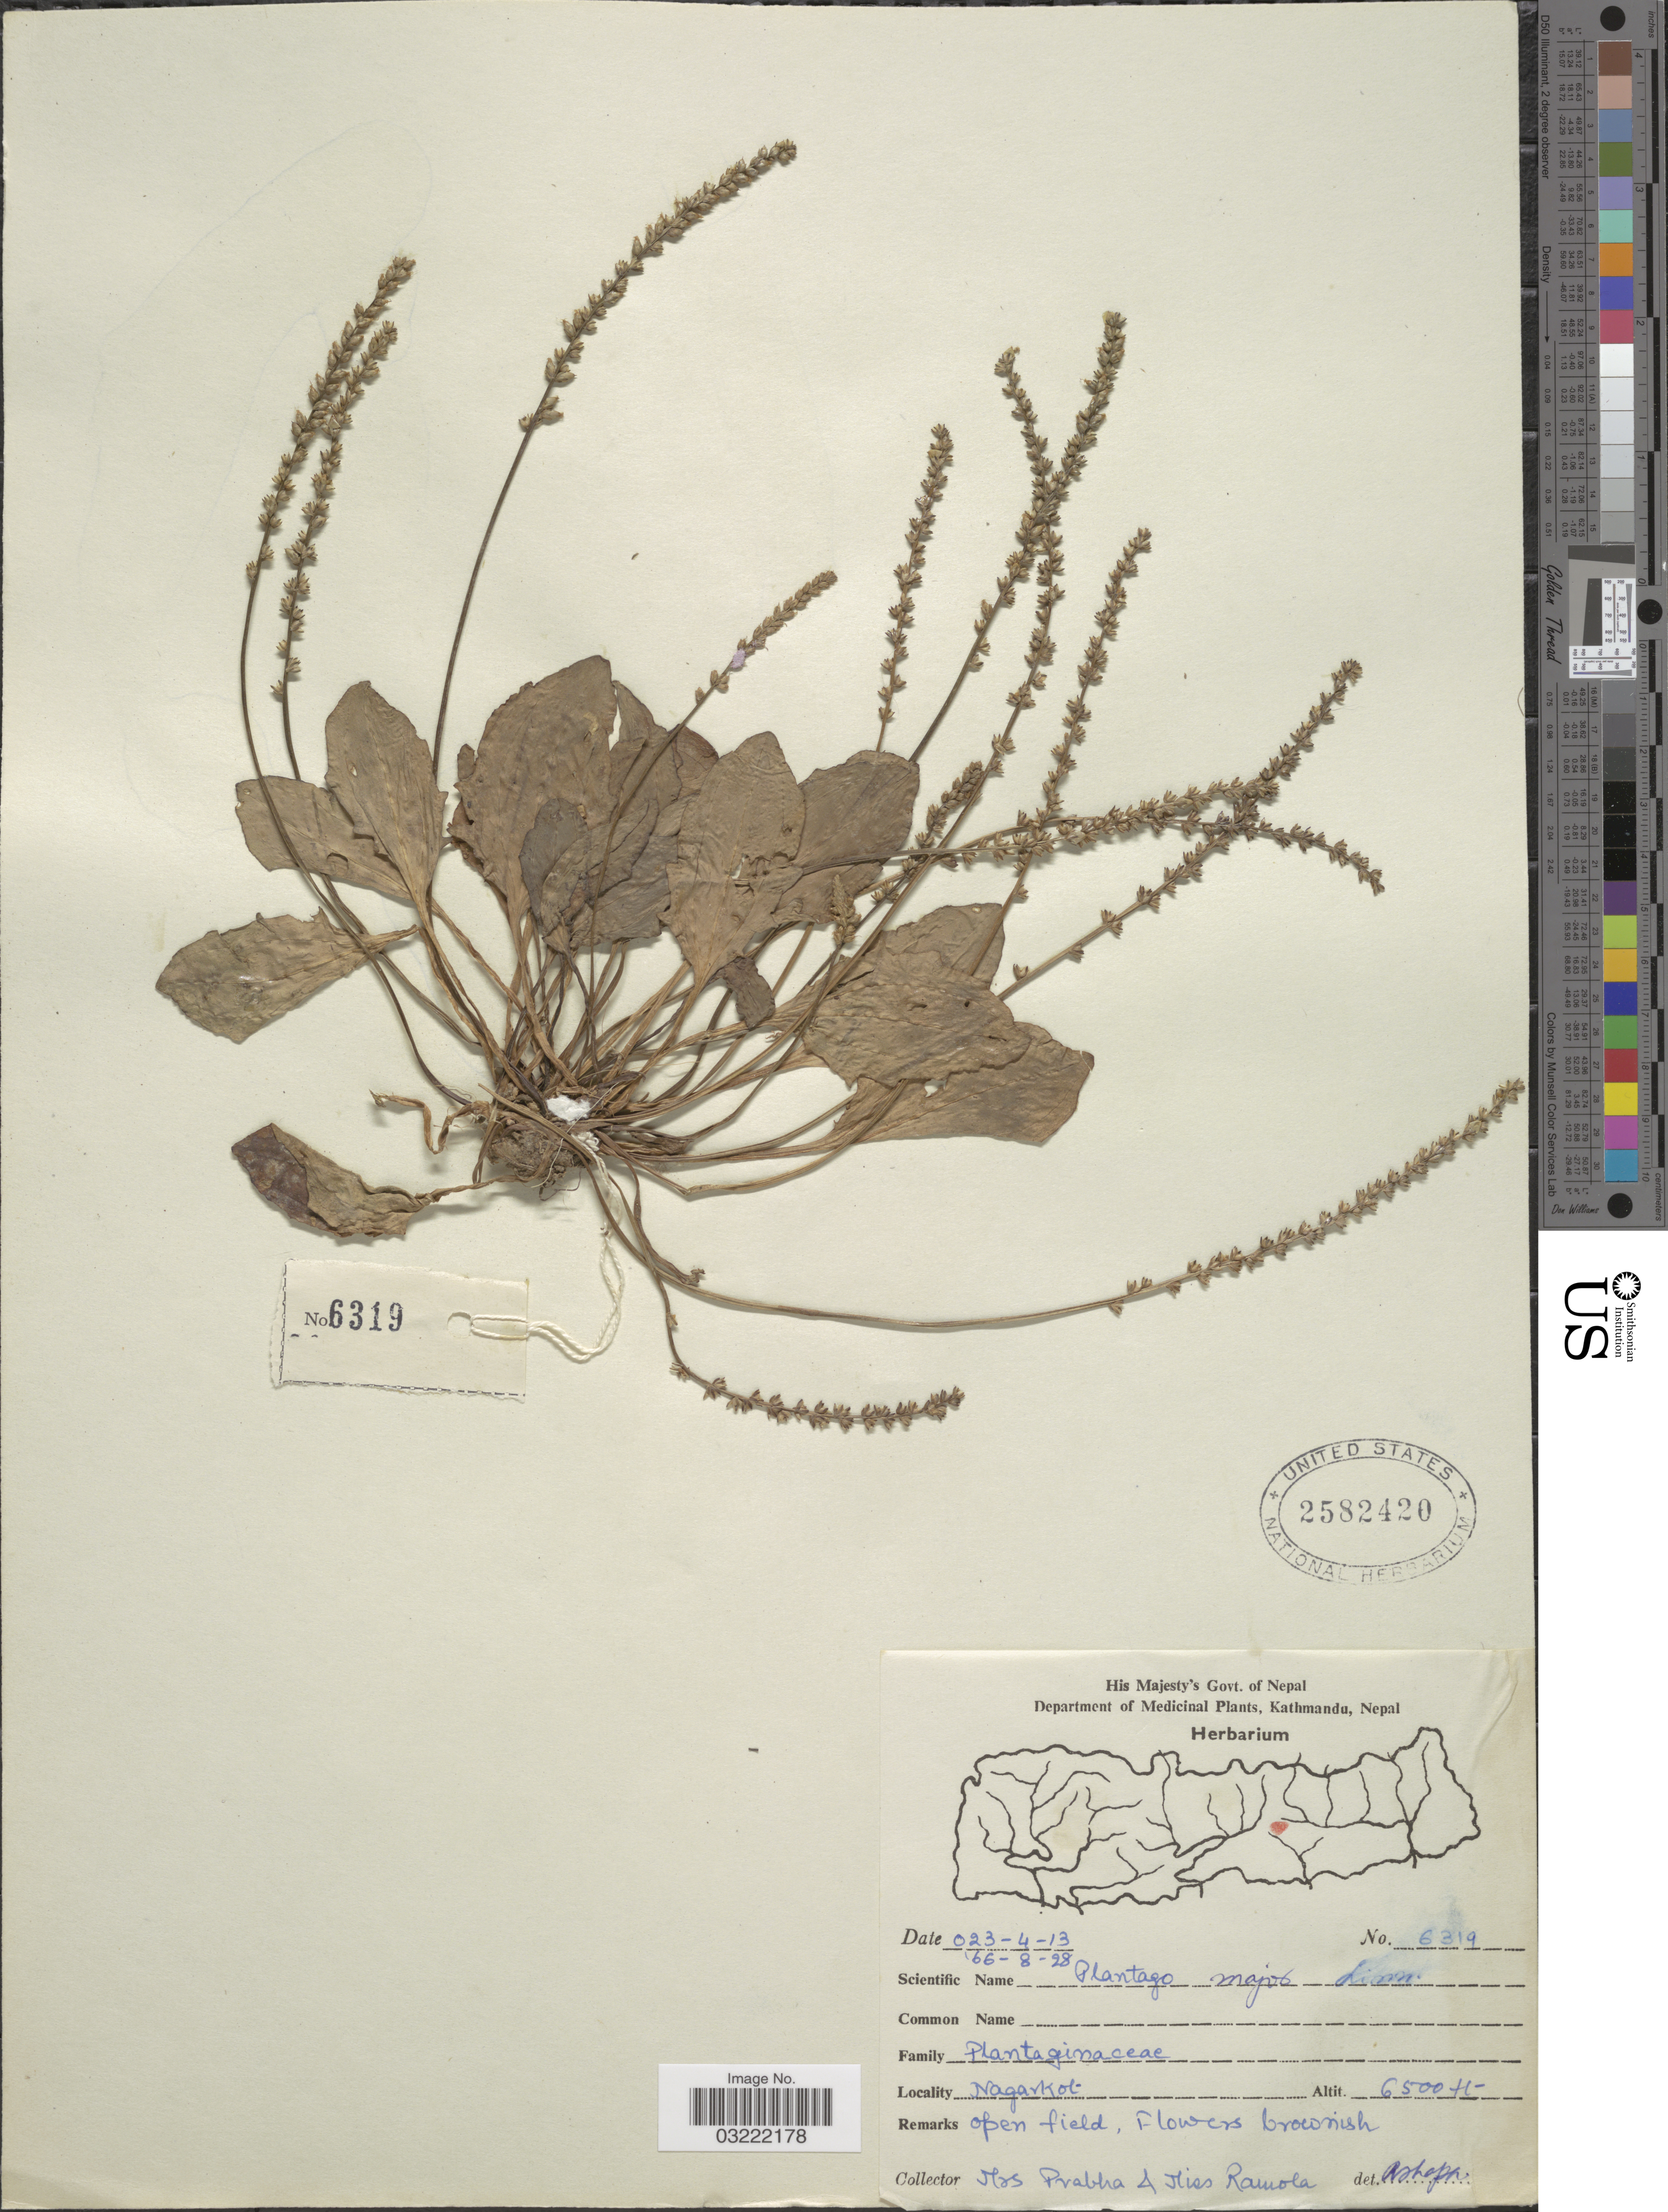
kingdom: Plantae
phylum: Tracheophyta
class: Magnoliopsida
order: Lamiales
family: Plantaginaceae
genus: Plantago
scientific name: Plantago major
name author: L.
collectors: P. Pradhan & R. Thapa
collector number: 6319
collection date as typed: Transcribed d/m/y: 28/8/66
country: Nepal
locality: Nagarkot.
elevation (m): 1981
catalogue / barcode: US 2582420